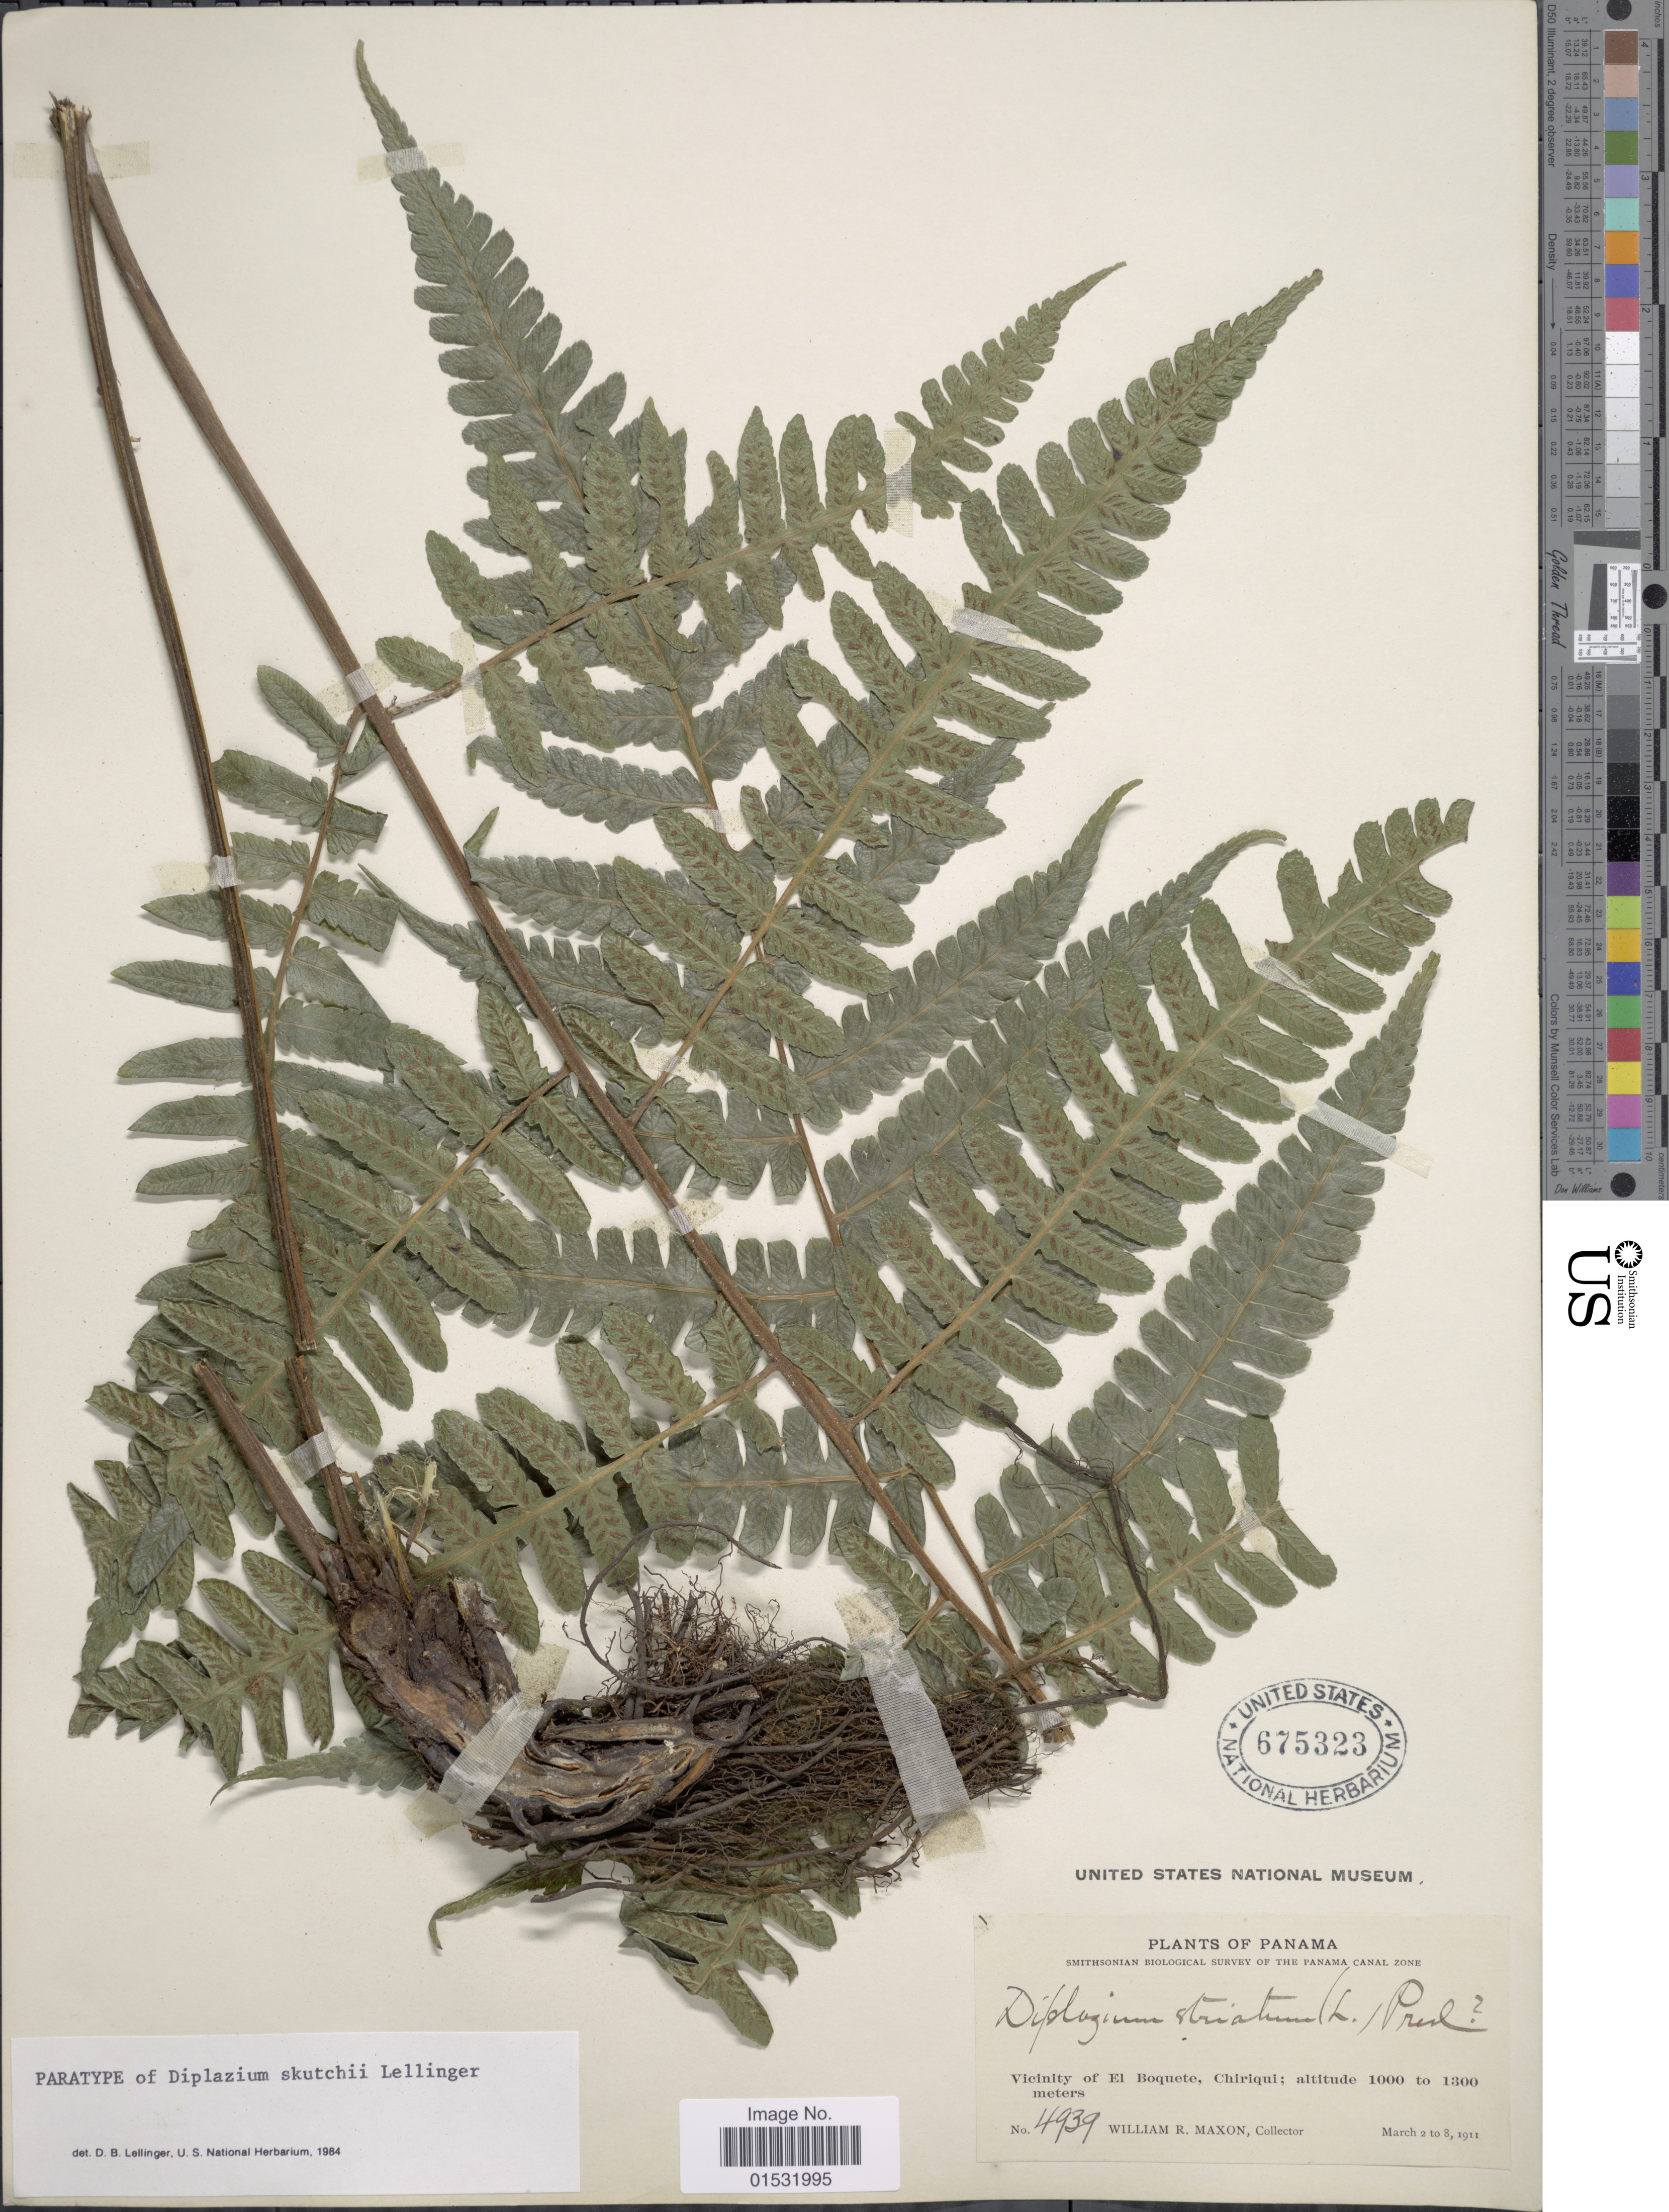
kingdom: Plantae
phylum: Tracheophyta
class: Polypodiopsida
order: Polypodiales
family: Athyriaceae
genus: Diplazium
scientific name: Diplazium skutchii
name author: Lellinger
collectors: W. R. Maxon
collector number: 4939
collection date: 1911-03-02/1911-03-08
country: Panama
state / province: Chiriqui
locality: Vicinity of El Boquete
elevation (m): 1000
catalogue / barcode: US 675323